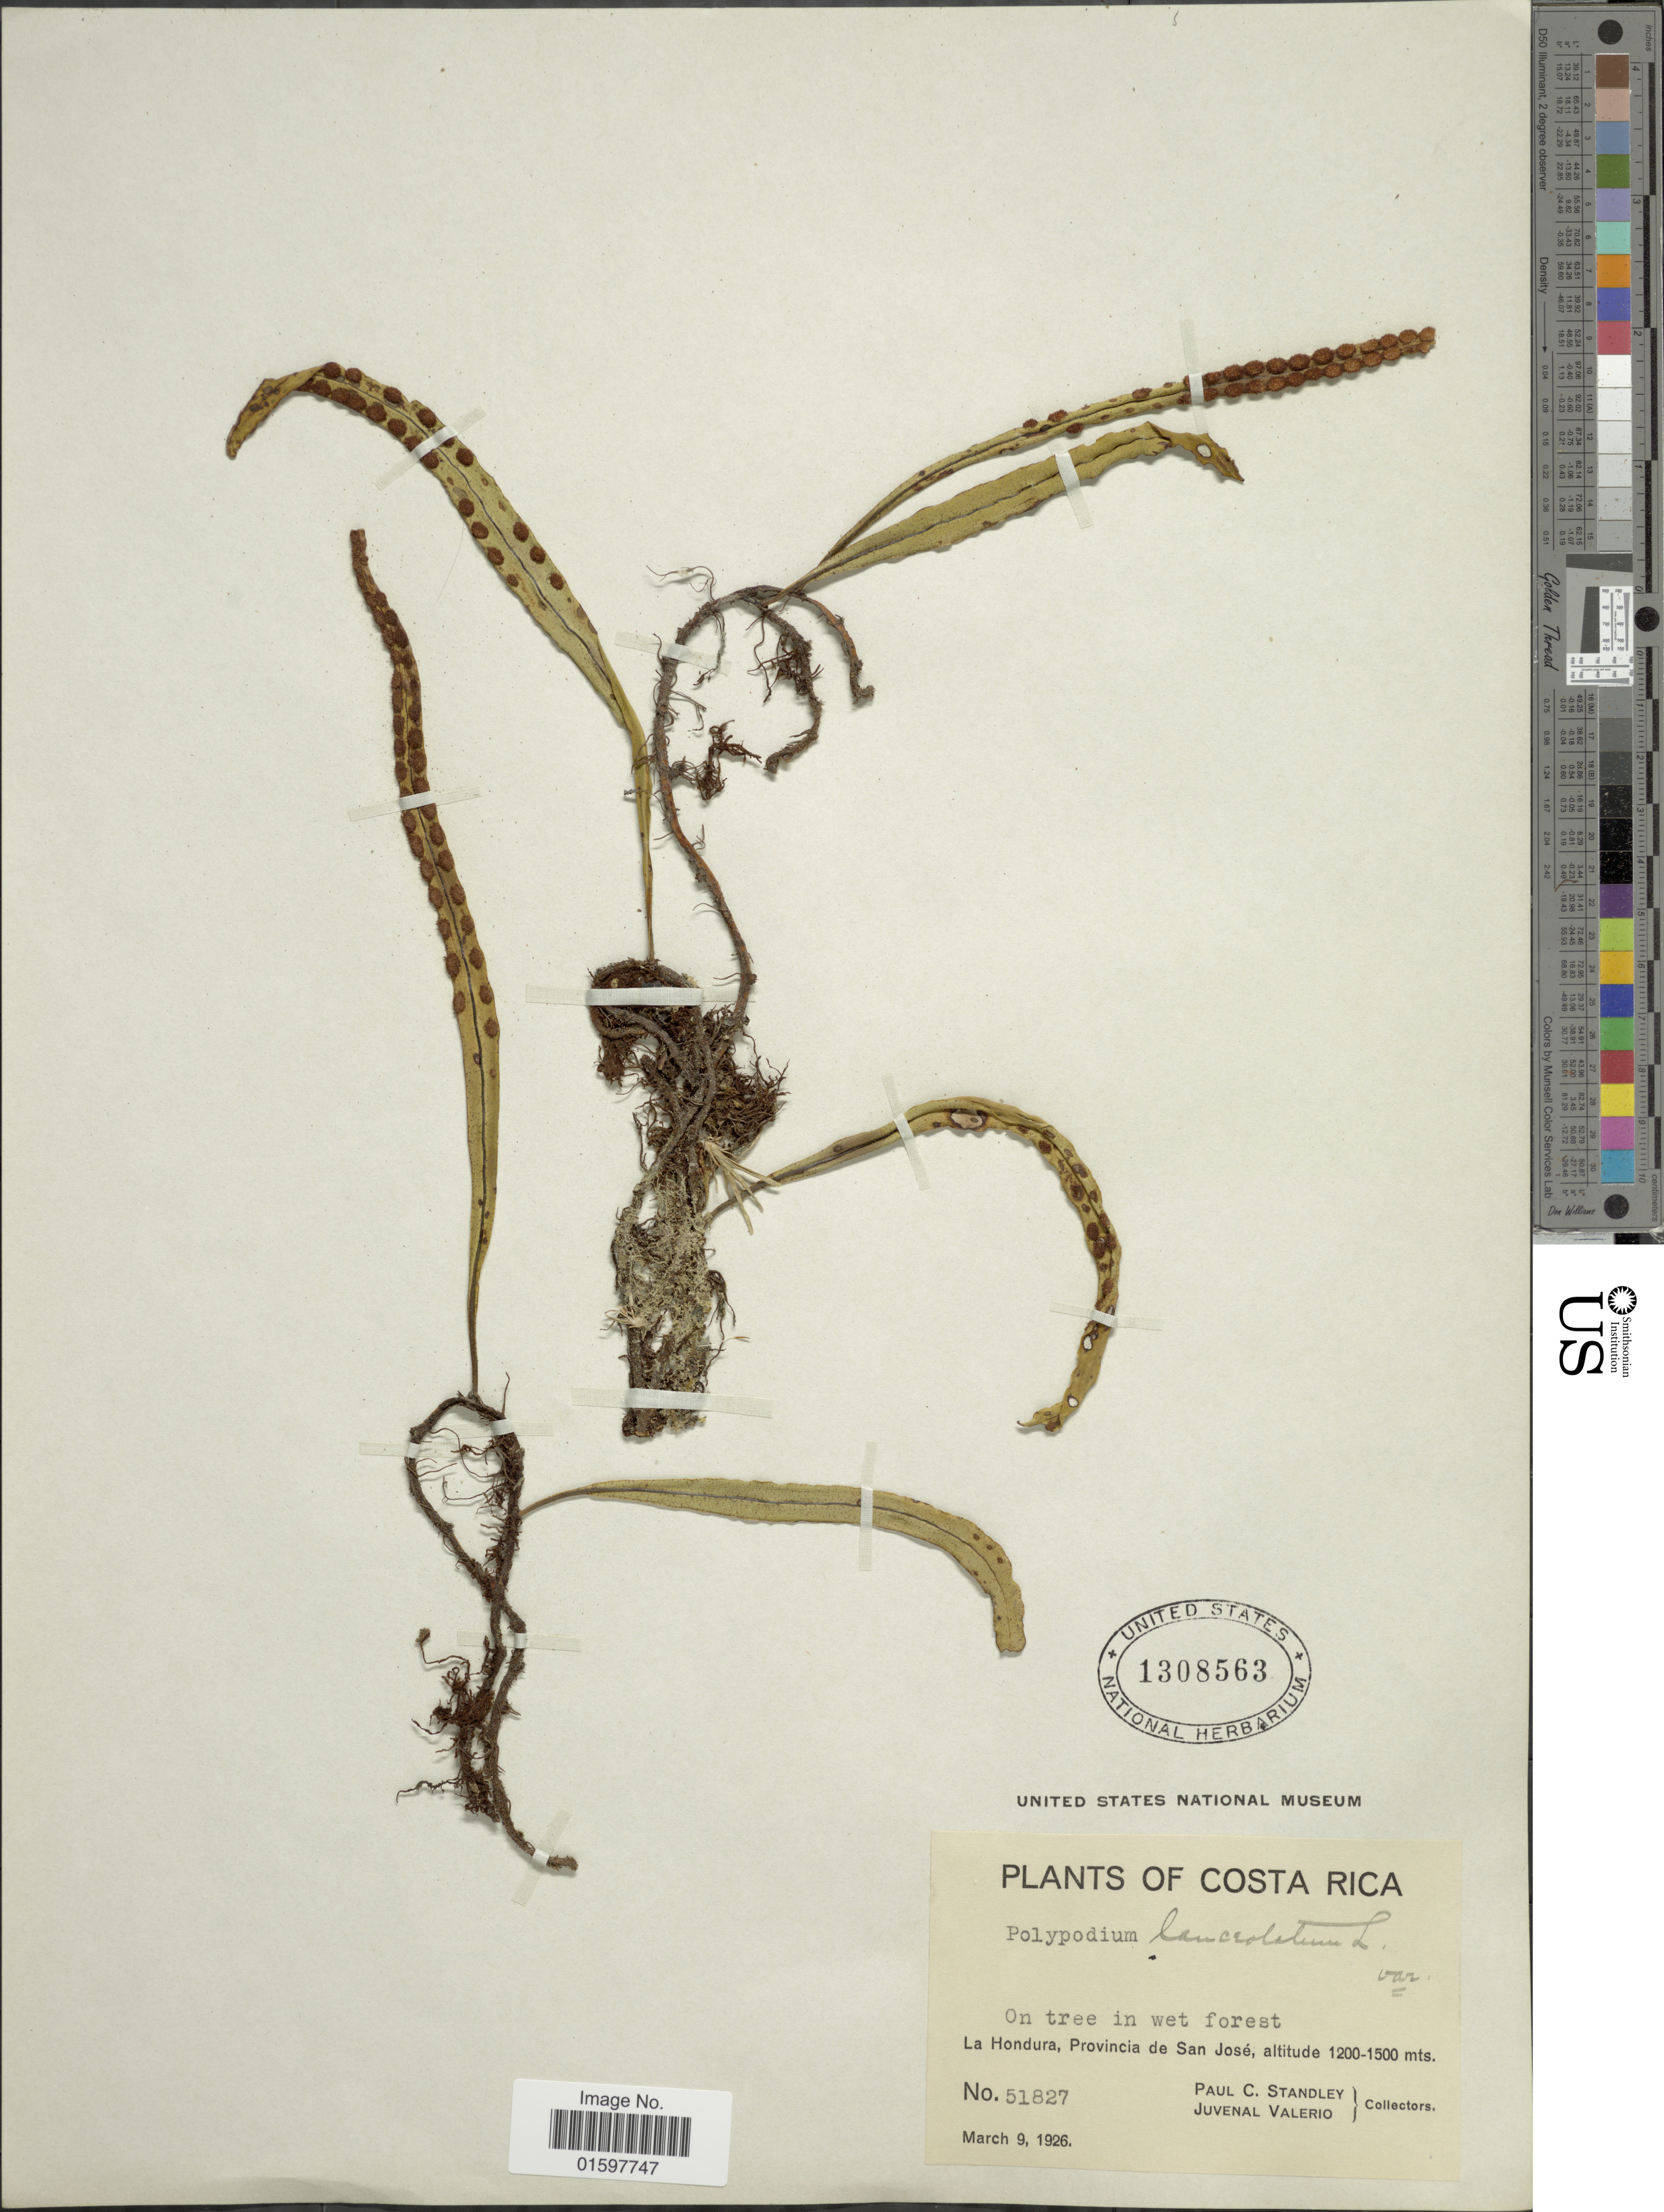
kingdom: Plantae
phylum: Tracheophyta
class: Polypodiopsida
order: Polypodiales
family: Polypodiaceae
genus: Pleopeltis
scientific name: Pleopeltis macrocarpa var. complanata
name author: (Weath.) Lellinger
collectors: P. C. Standley & J. Valerio R.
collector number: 51827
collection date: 1926-03-09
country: Costa Rica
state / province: San José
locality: La Hondura.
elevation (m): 1200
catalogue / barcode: US 1308563